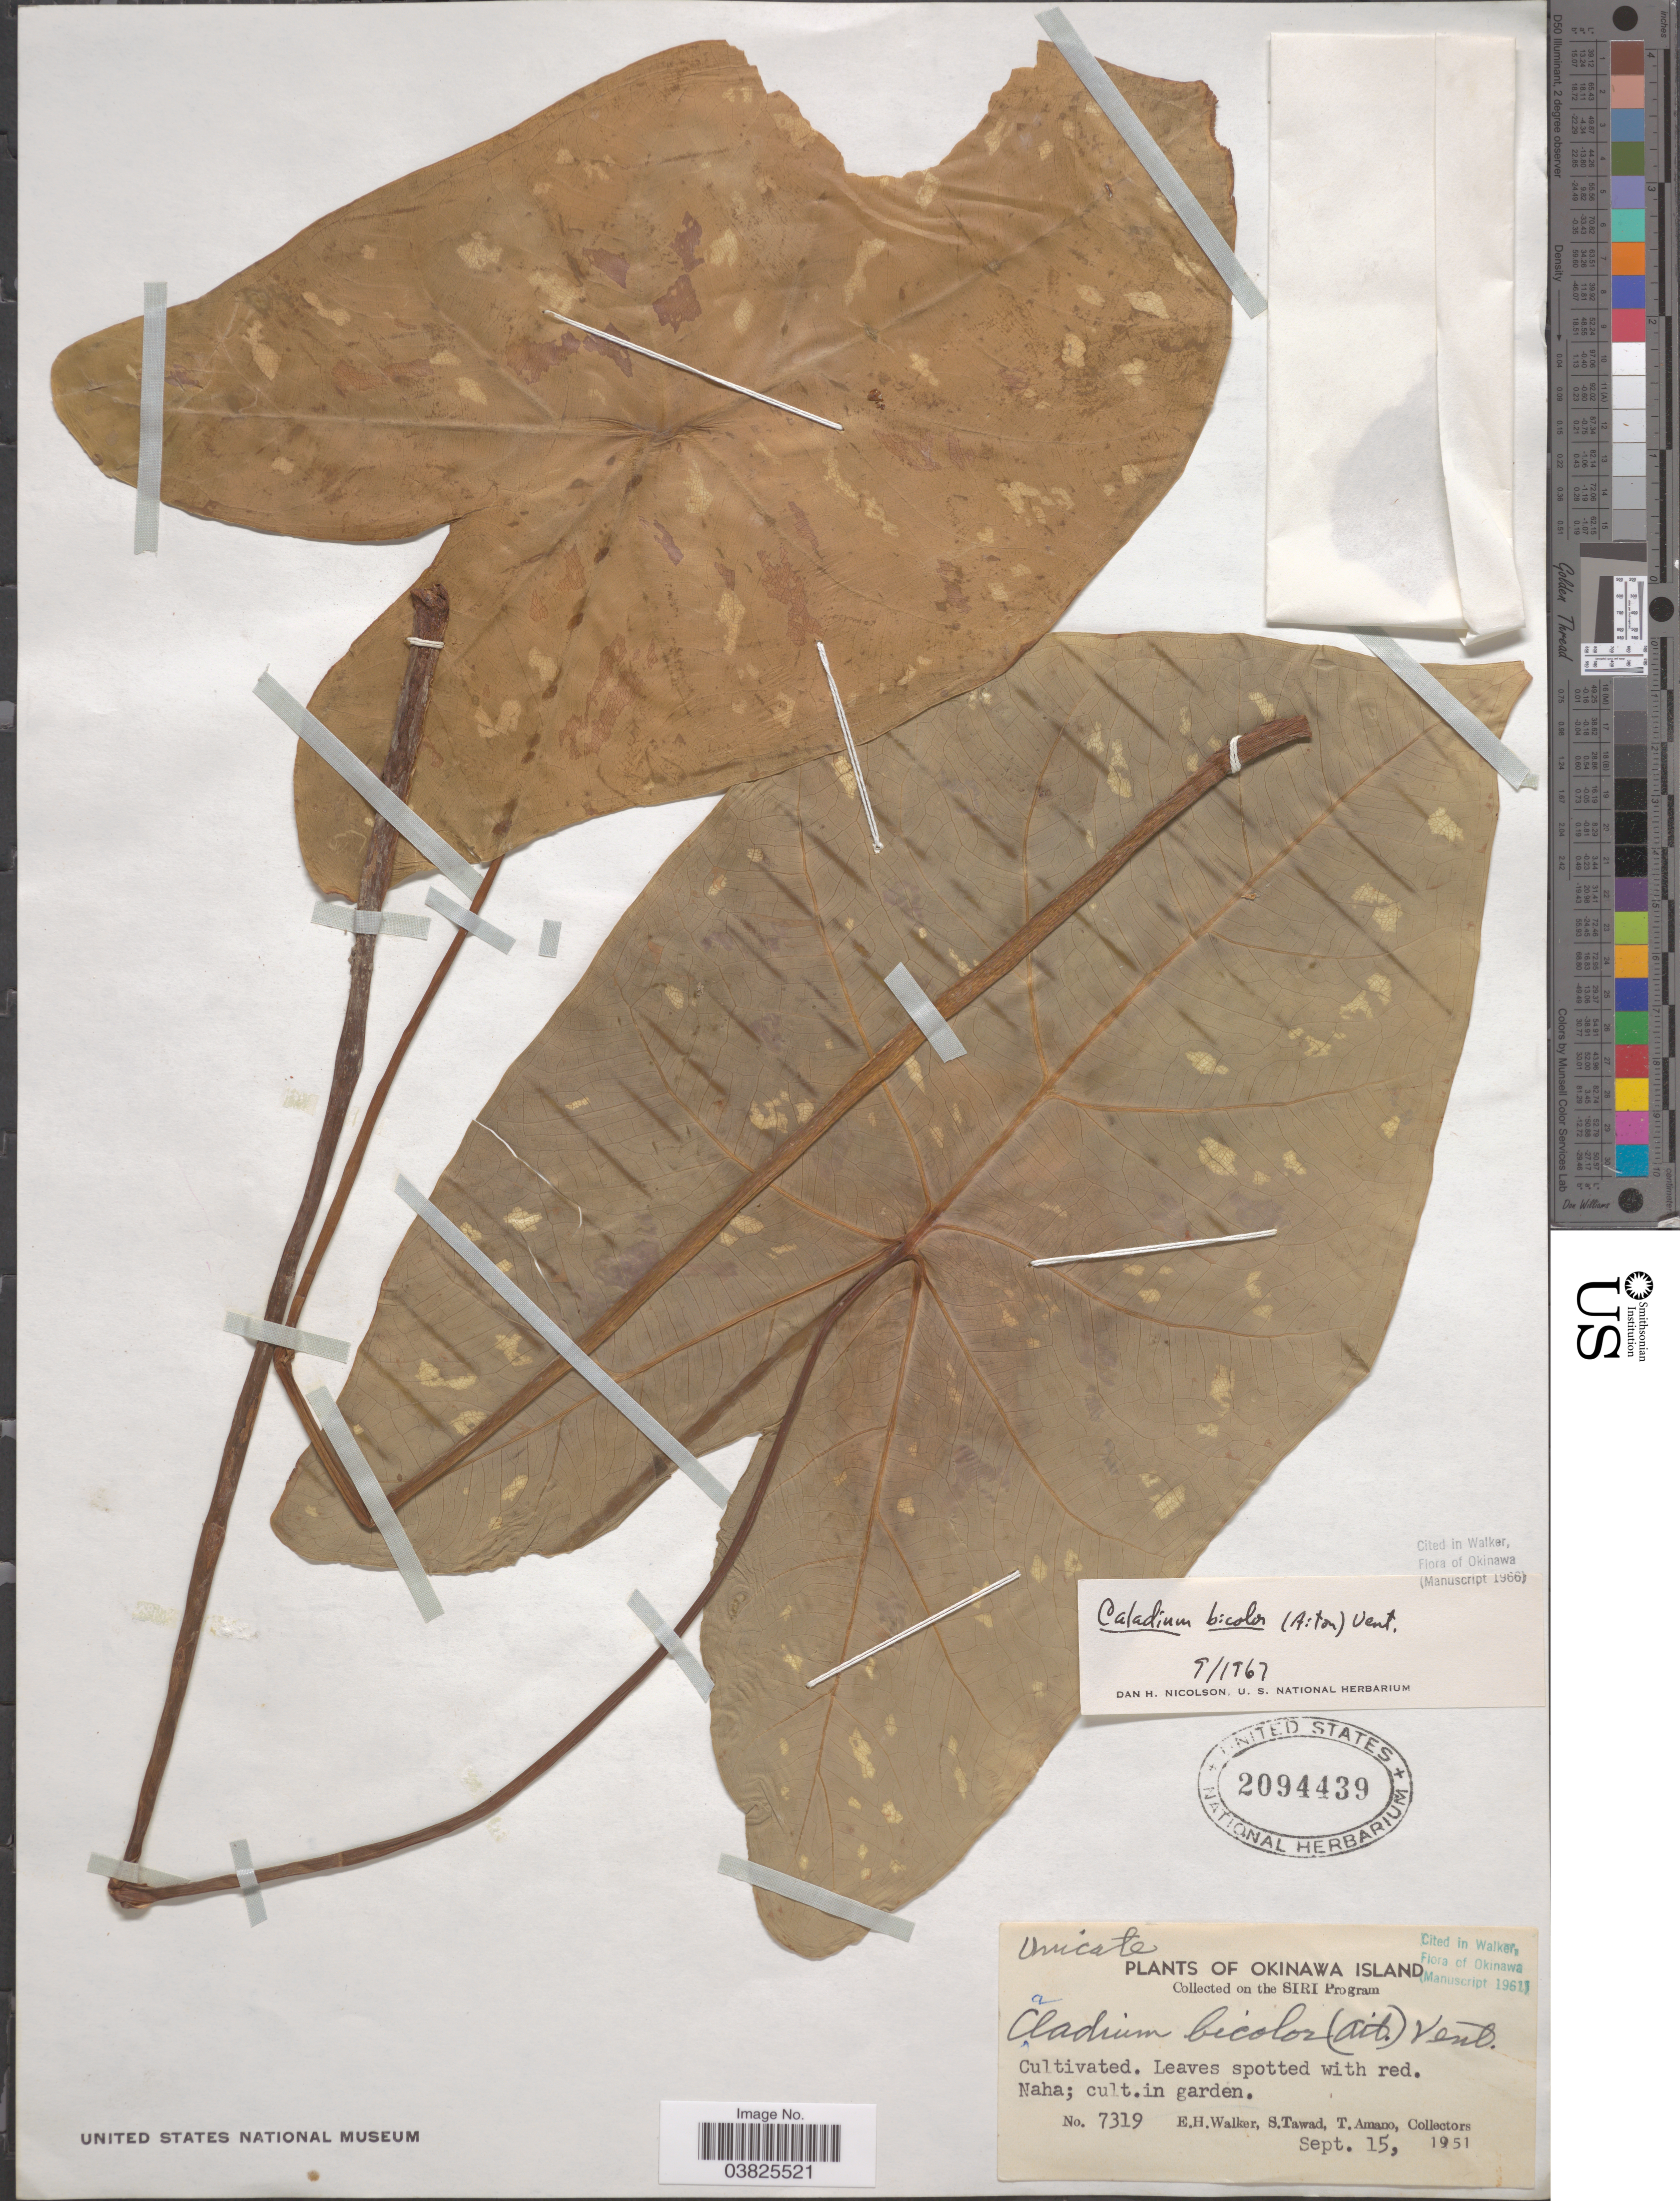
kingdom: Plantae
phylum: Tracheophyta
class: Liliopsida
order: Alismatales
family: Araceae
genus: Caladium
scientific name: Caladium bicolor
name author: (Aiton) Vent.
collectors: E. H. Walker, S. Tawad & T. Amano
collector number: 7319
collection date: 1951-09-15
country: Japan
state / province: Okinawa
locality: Okinawa Island. The SIRI Program. Naha; in garden.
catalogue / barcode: US 2094439